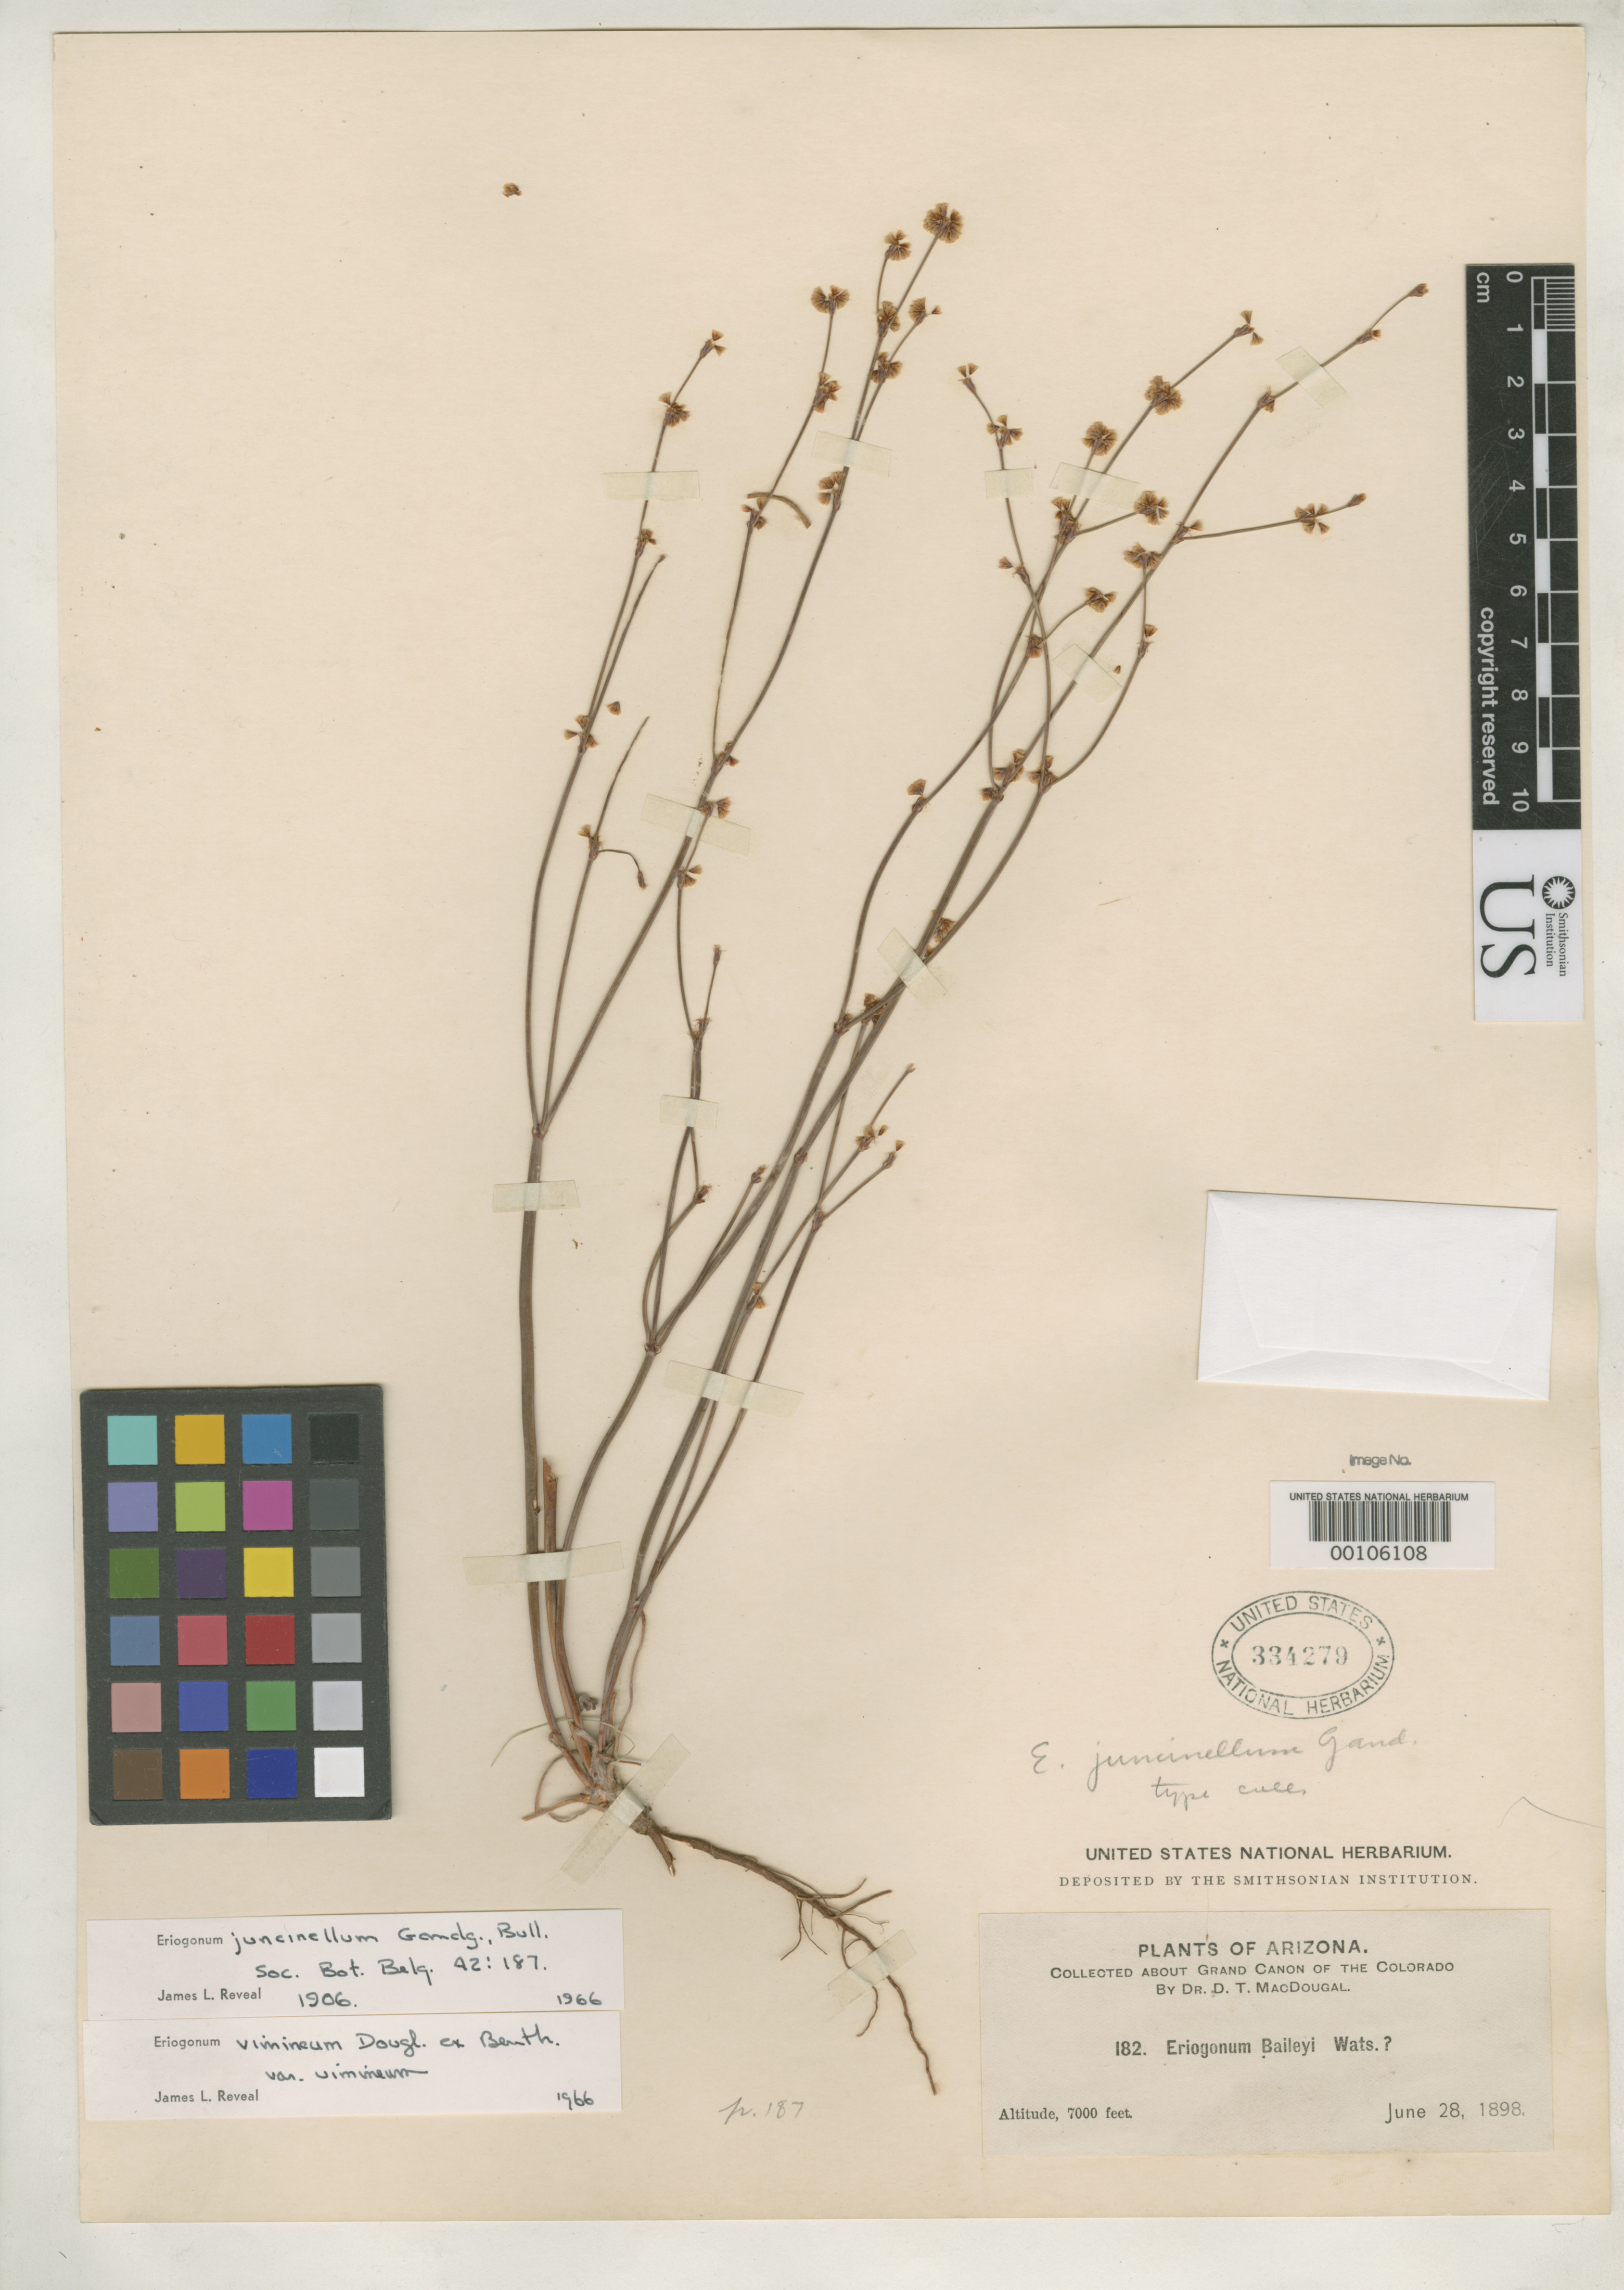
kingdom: Plantae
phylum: Tracheophyta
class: Magnoliopsida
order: Caryophyllales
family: Polygonaceae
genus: Eriogonum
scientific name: Eriogonum juncinellum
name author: Gand.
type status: Isotype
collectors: D. T. MacDougal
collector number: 182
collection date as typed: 28 Jun 1898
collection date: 1898-06-28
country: United States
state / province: Arizona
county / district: Coconino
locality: Grand Canyon.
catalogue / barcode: US 334279